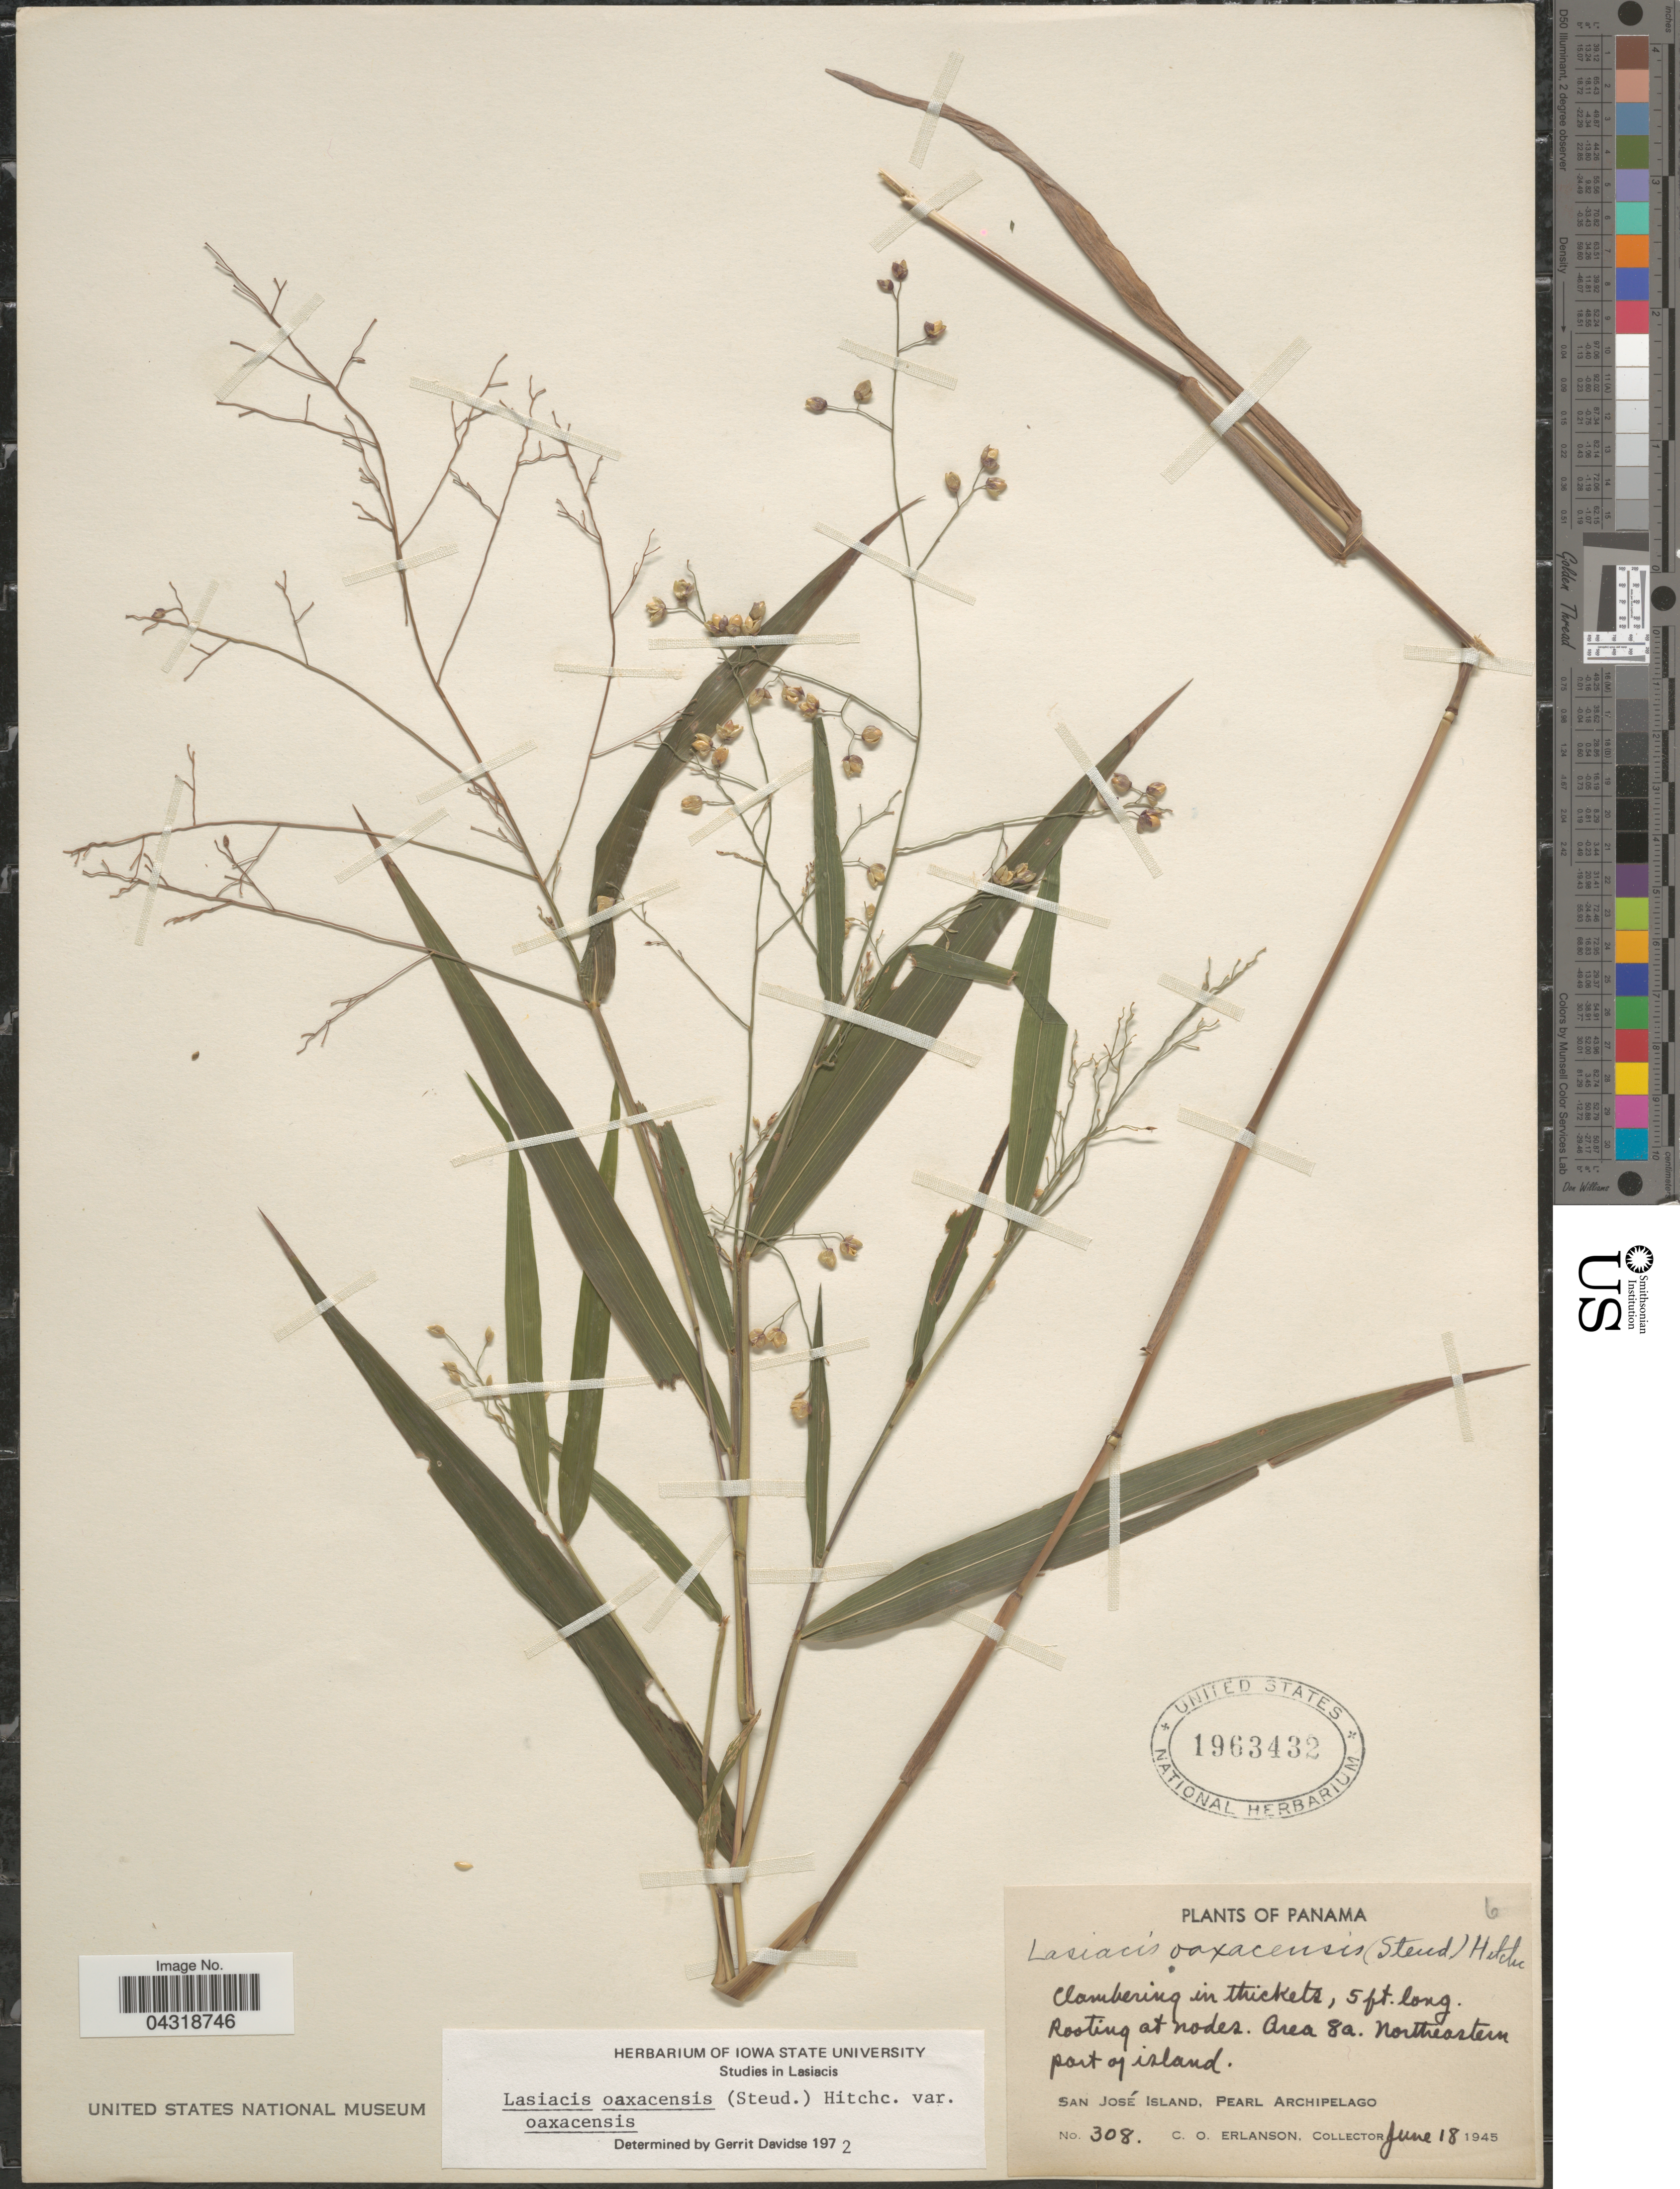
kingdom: Plantae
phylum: Tracheophyta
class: Liliopsida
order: Poales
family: Poaceae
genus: Lasiacis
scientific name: Lasiacis oaxacensis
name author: (Steud.) Hitchc.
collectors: C. O. Erlanson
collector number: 308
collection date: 1945-06-18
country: Panama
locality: Rooting at nodes. Area 8a. Northeastern part of island. San José Island, Pearl Archipelago.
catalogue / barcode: US 1963432